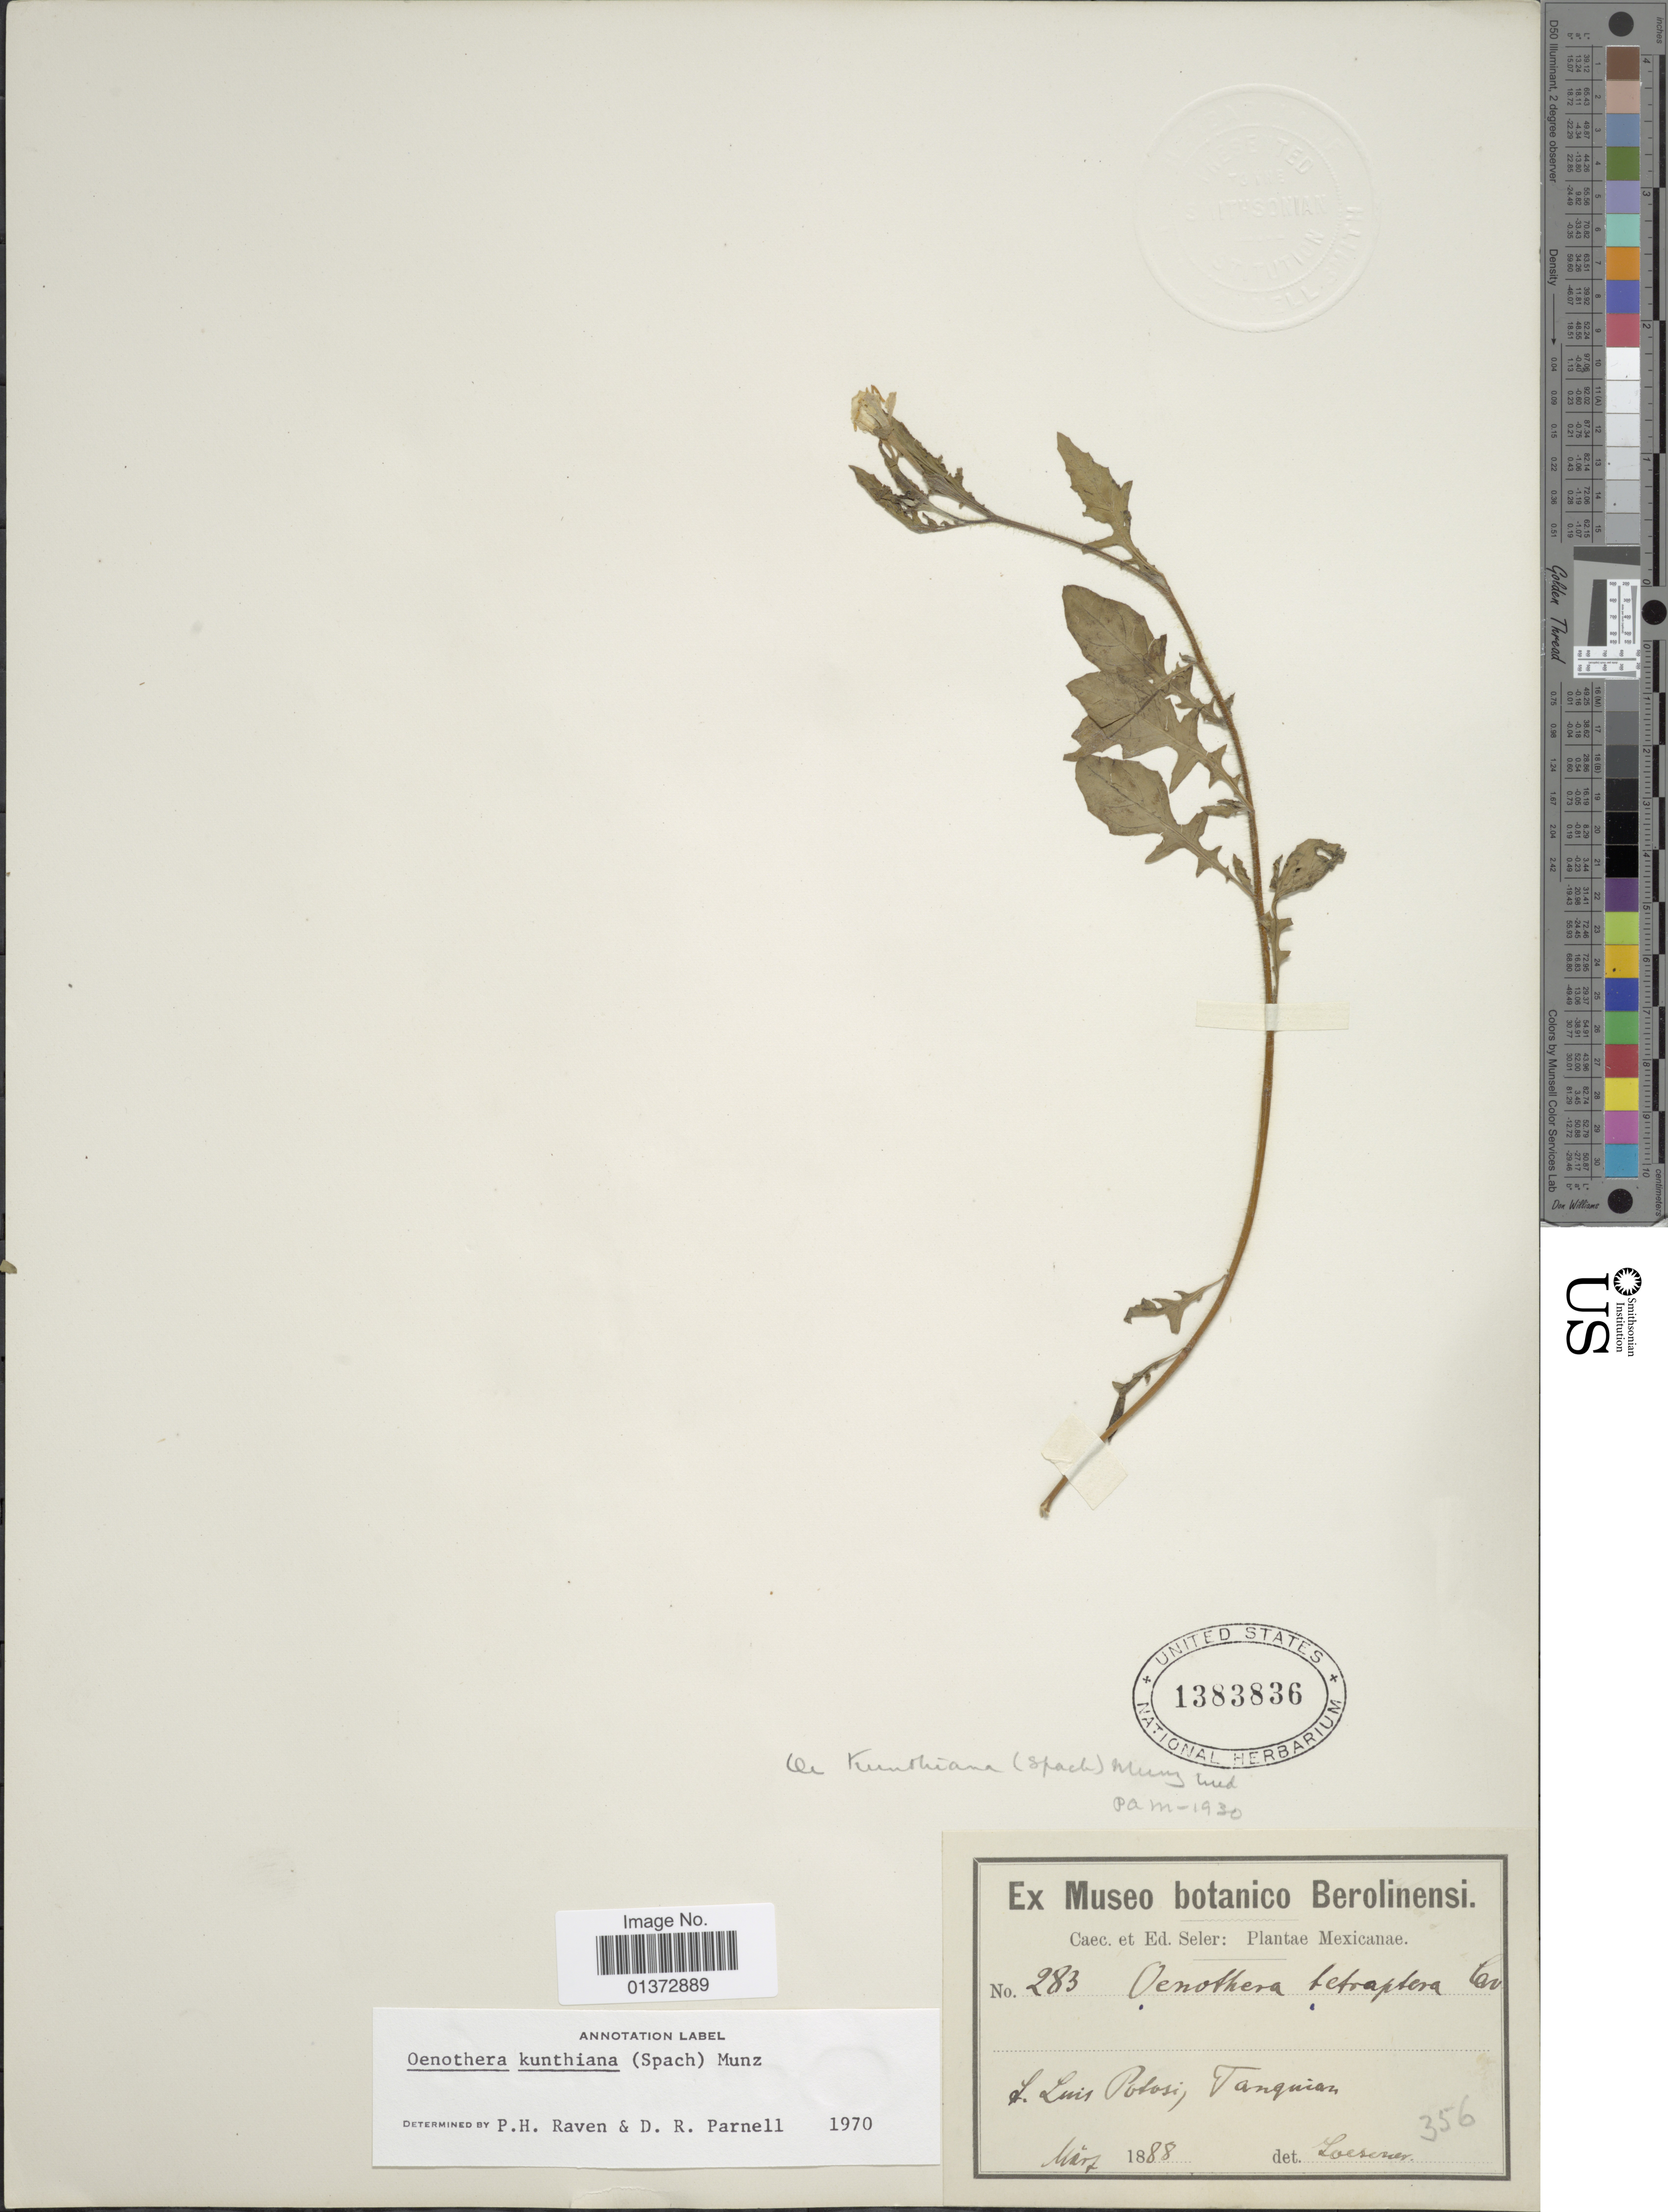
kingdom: Plantae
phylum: Tracheophyta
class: Magnoliopsida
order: Myrtales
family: Onagraceae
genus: Oenothera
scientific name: Oenothera kunthiana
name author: (Spach) Munz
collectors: ex Caec. et Ed Seler & E. Seler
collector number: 283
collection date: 1888-03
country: Mexico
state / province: San Luis Potosí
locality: Tanquian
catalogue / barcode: US 1383836